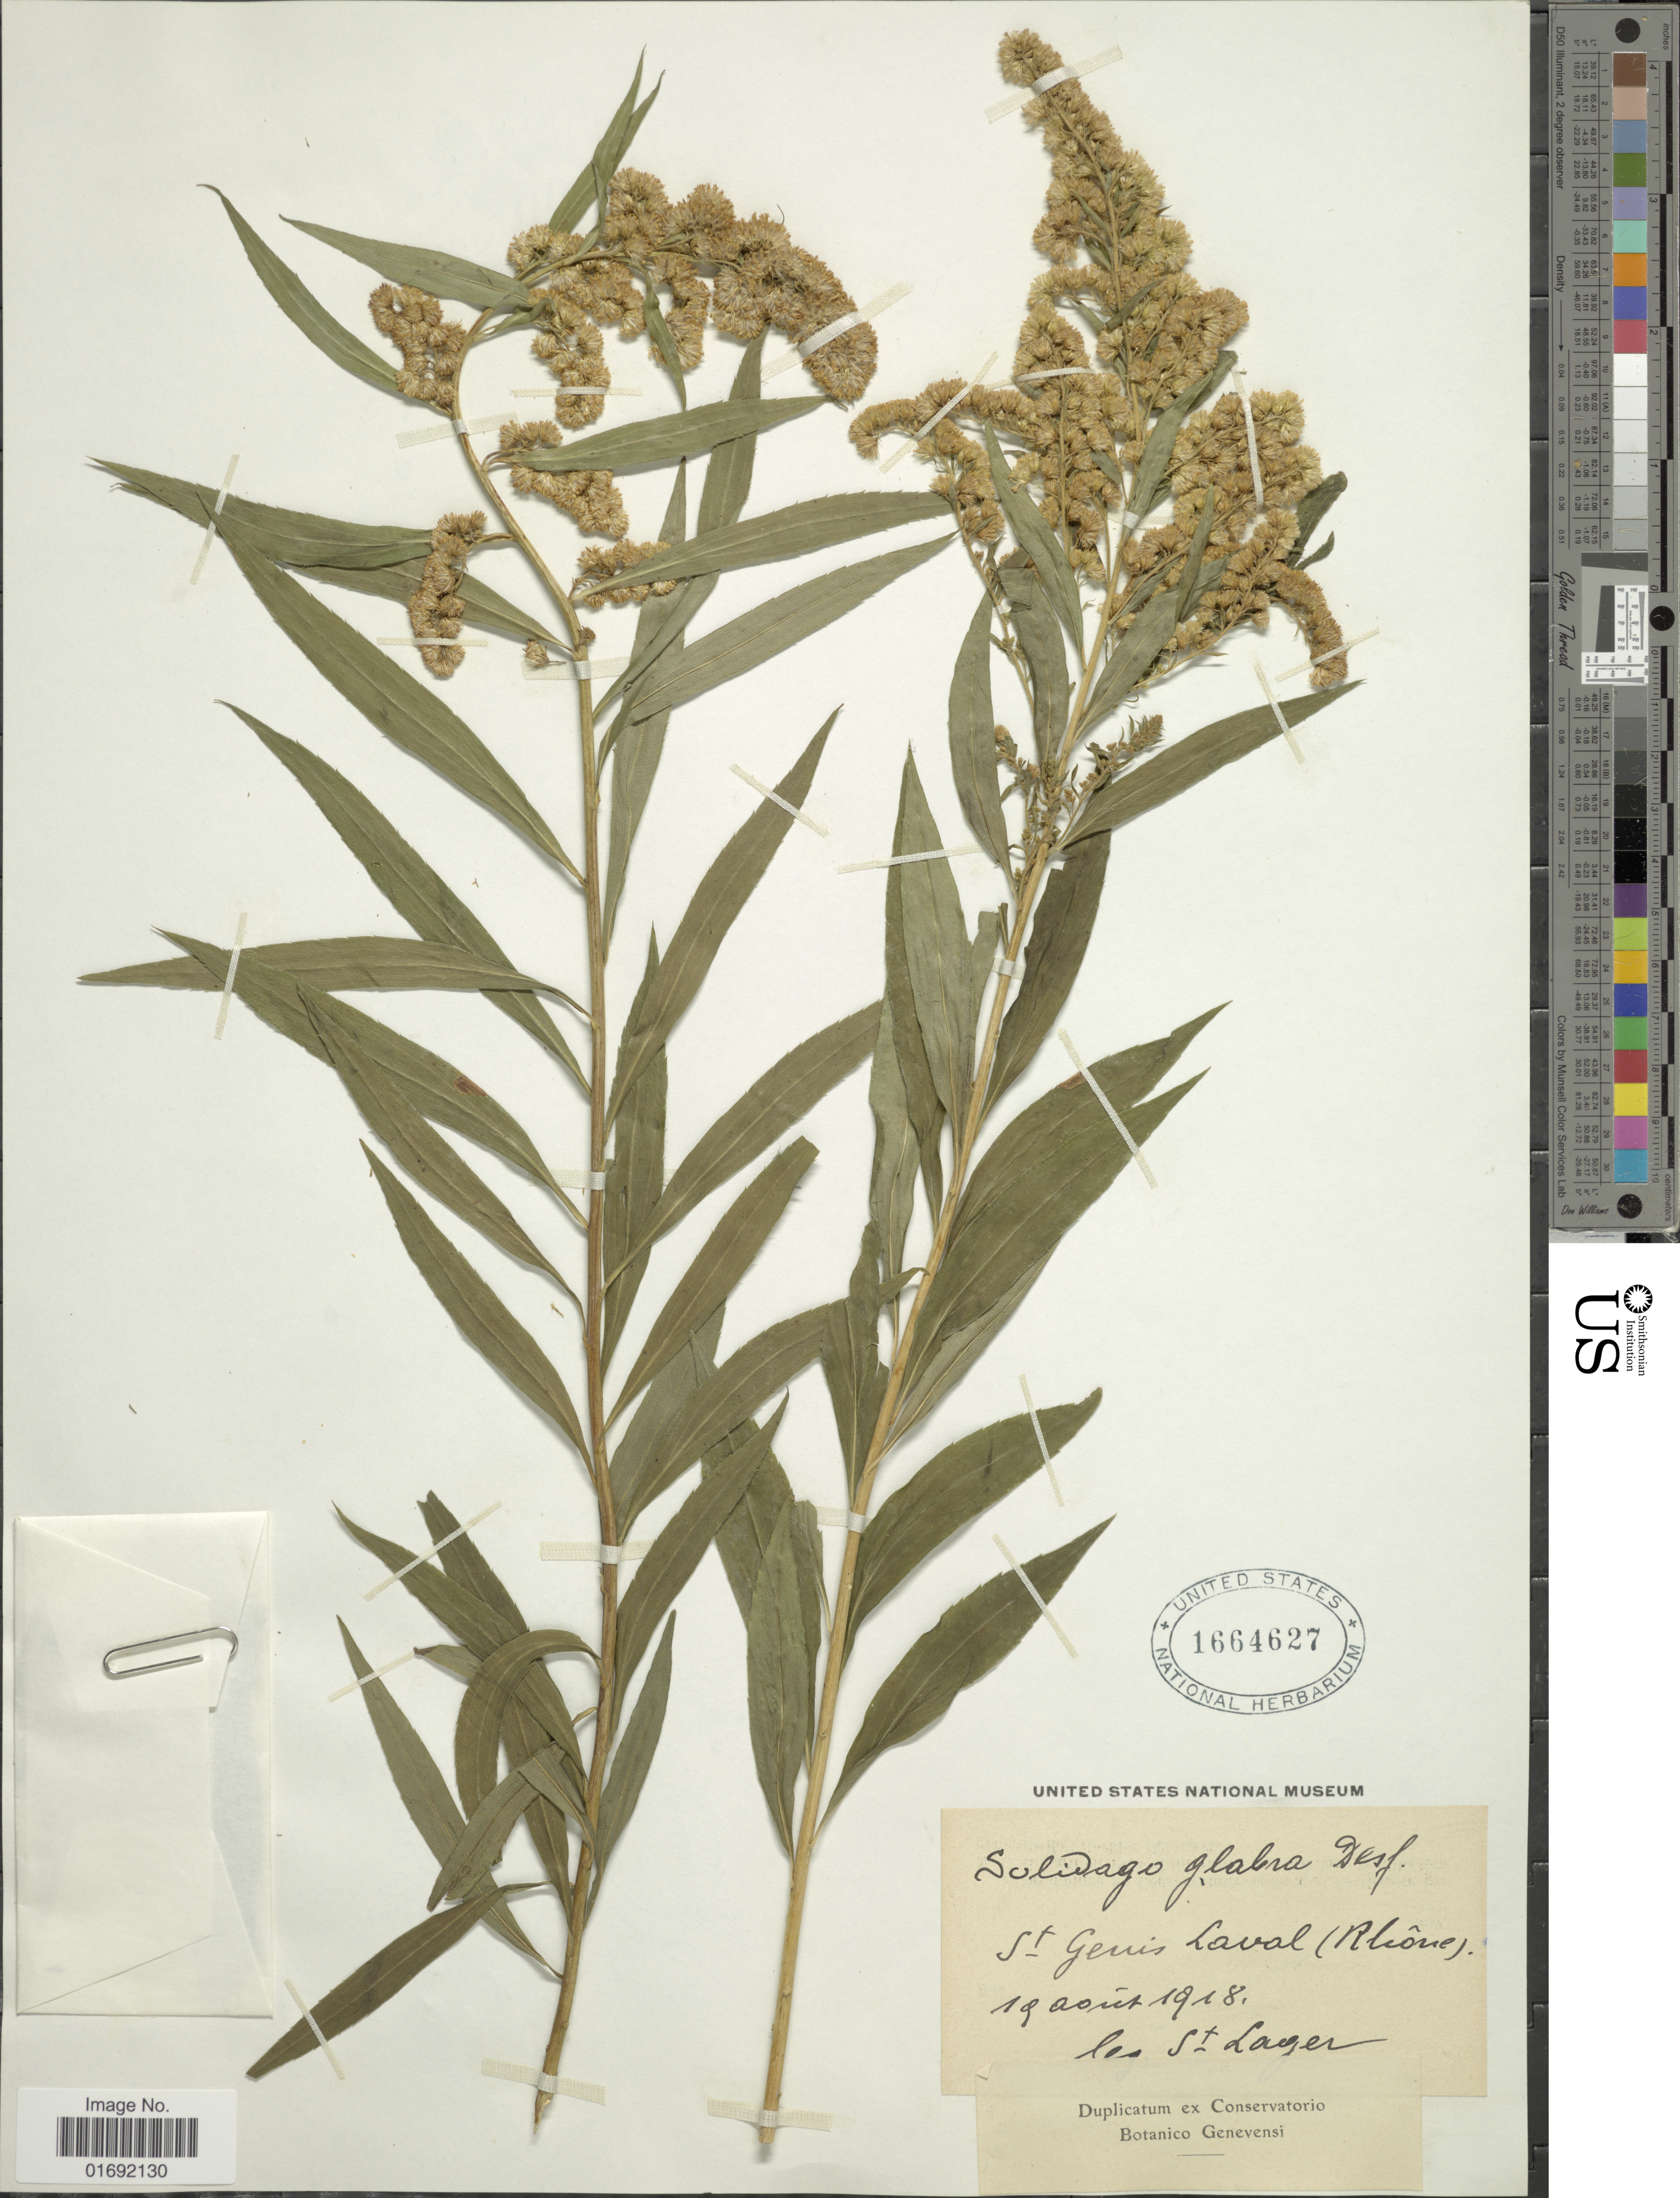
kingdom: Plantae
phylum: Tracheophyta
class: Magnoliopsida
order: Asterales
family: Asteraceae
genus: Solidago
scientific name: Solidago gigantea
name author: Aiton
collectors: -. St. Lager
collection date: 1918-08-19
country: France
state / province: Auvergne-Rhône-Alpes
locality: St Genis Laval (Rlione) [interpreted]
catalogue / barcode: US 1664627